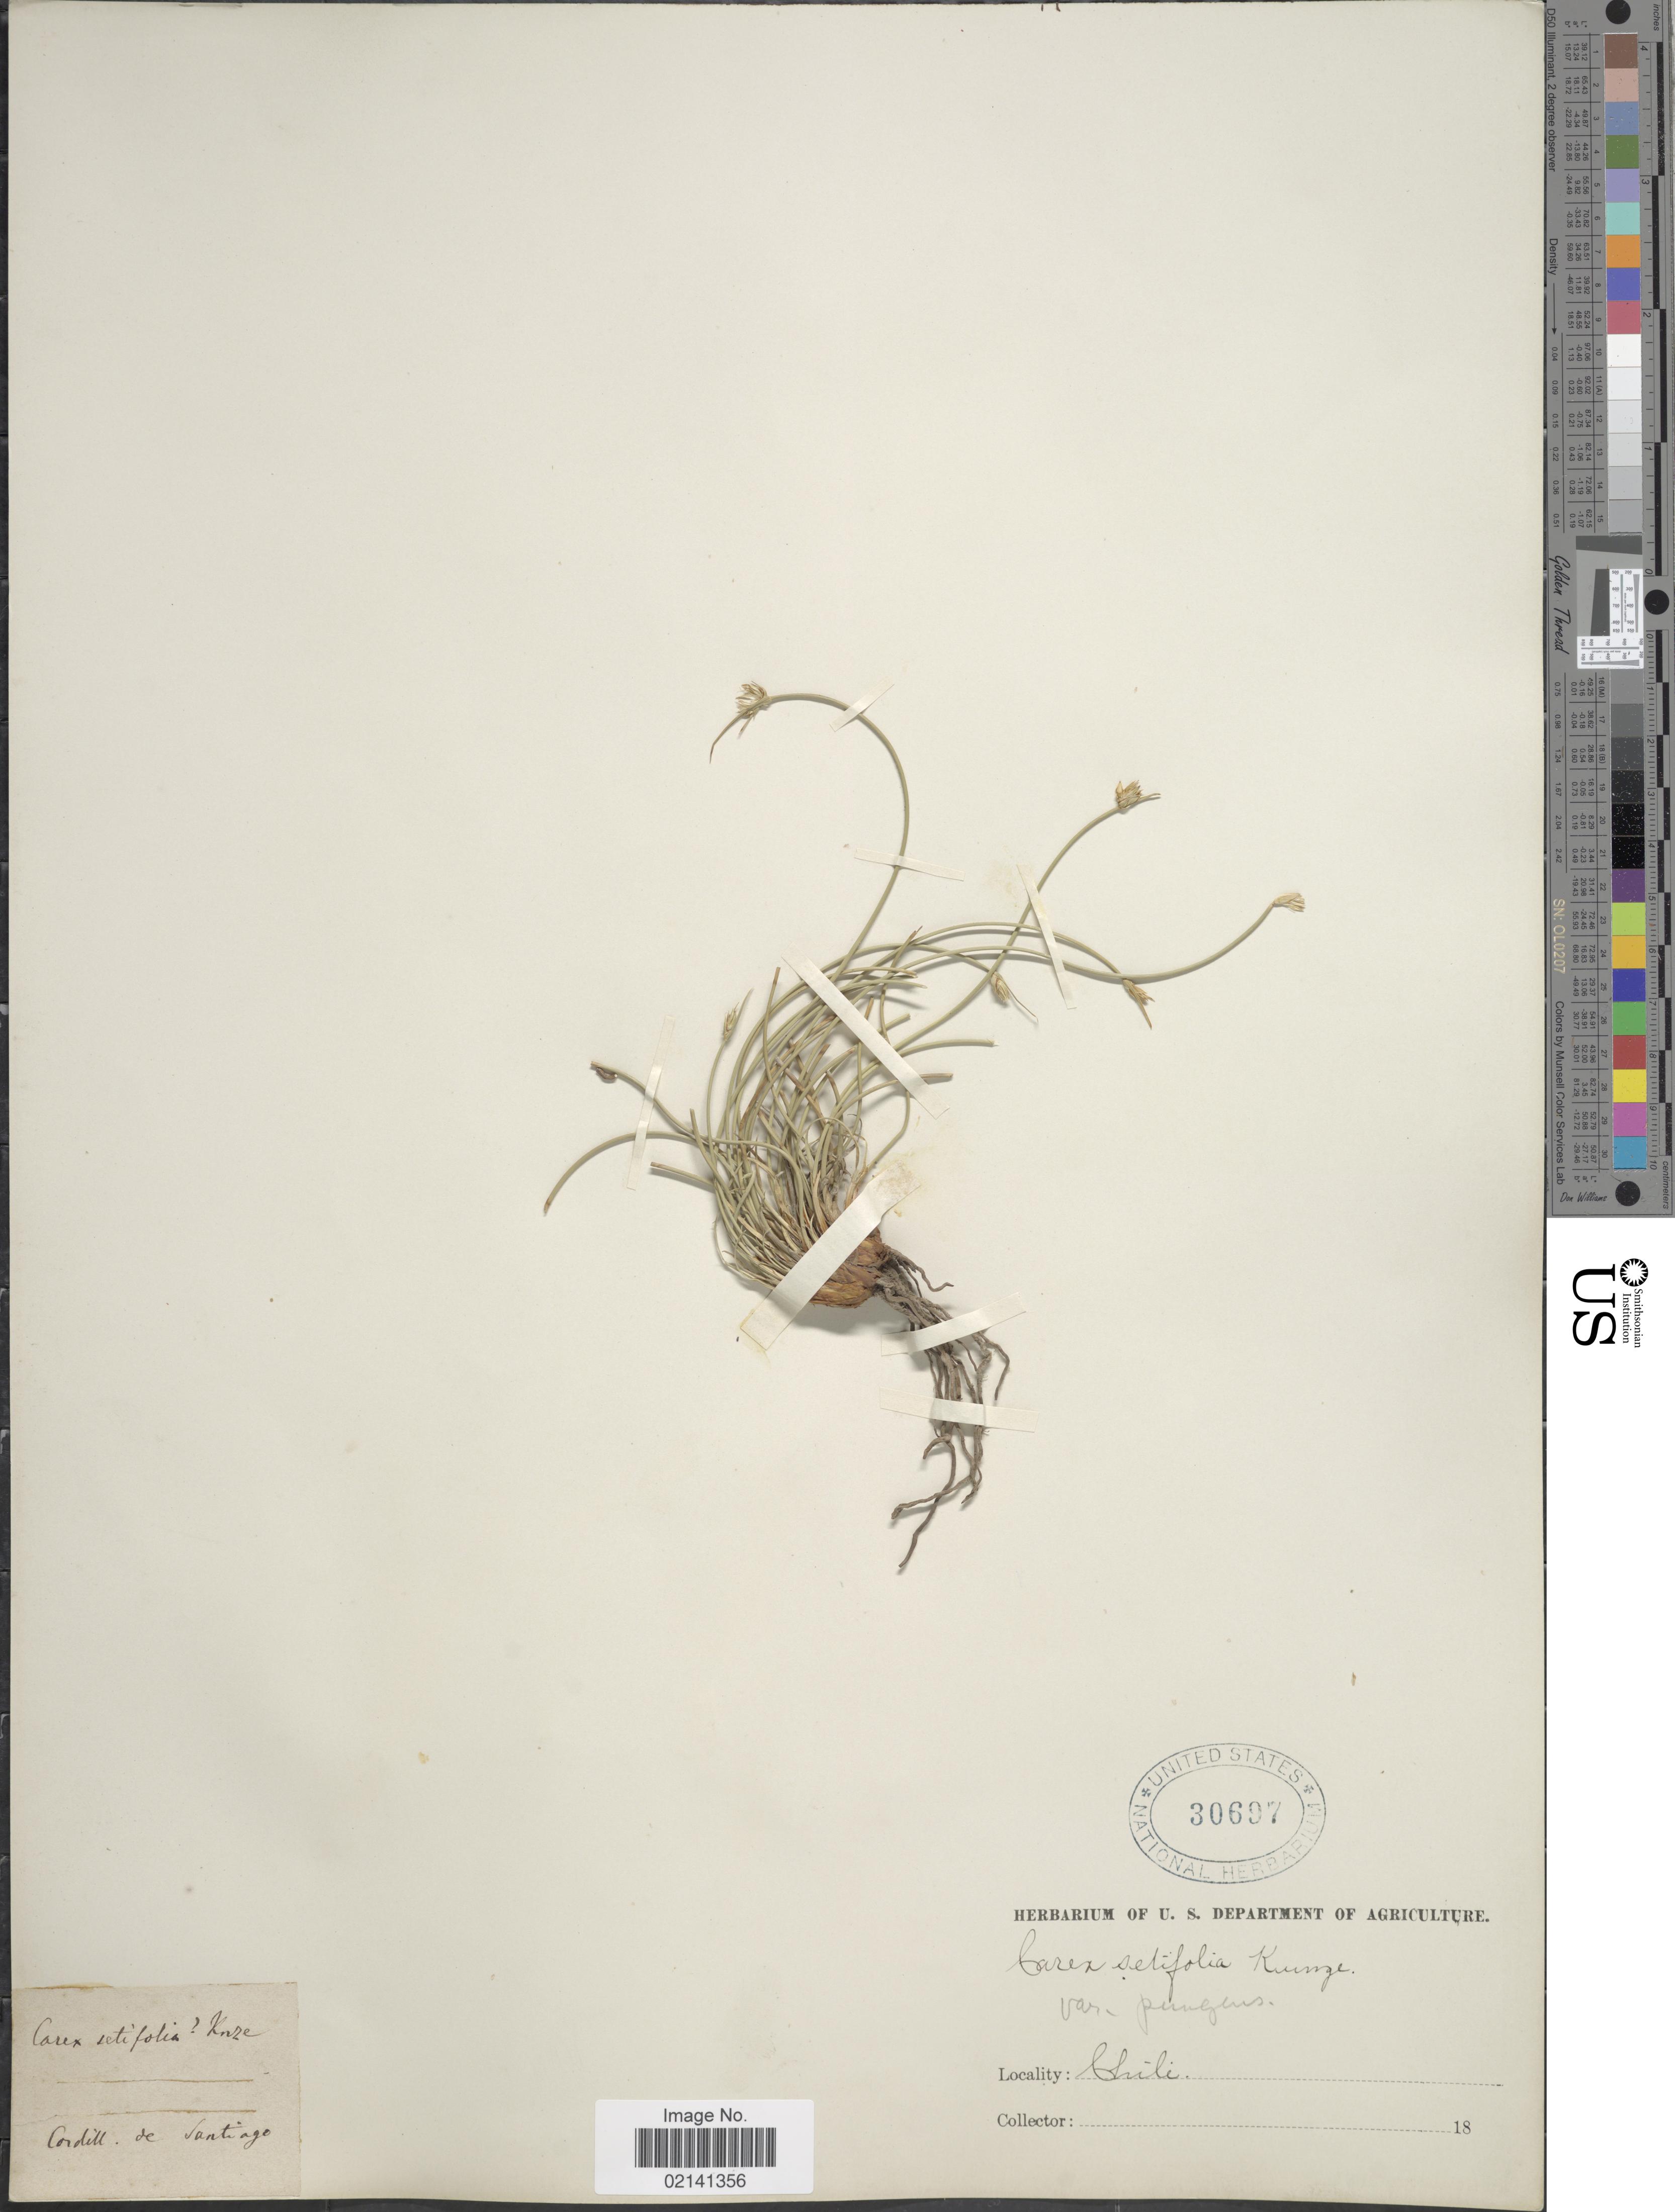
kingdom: Plantae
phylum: Tracheophyta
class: Liliopsida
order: Poales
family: Cyperaceae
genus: Carex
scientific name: Carex molinae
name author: Phil.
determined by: Jimnéz-Mejias, Pedro, (UPOS), Universidad Pablo de Olavide (SPAIN)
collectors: Facchini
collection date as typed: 18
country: Chile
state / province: Región Metropolitana (RM)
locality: Cordill. de Santiago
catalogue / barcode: US 30697